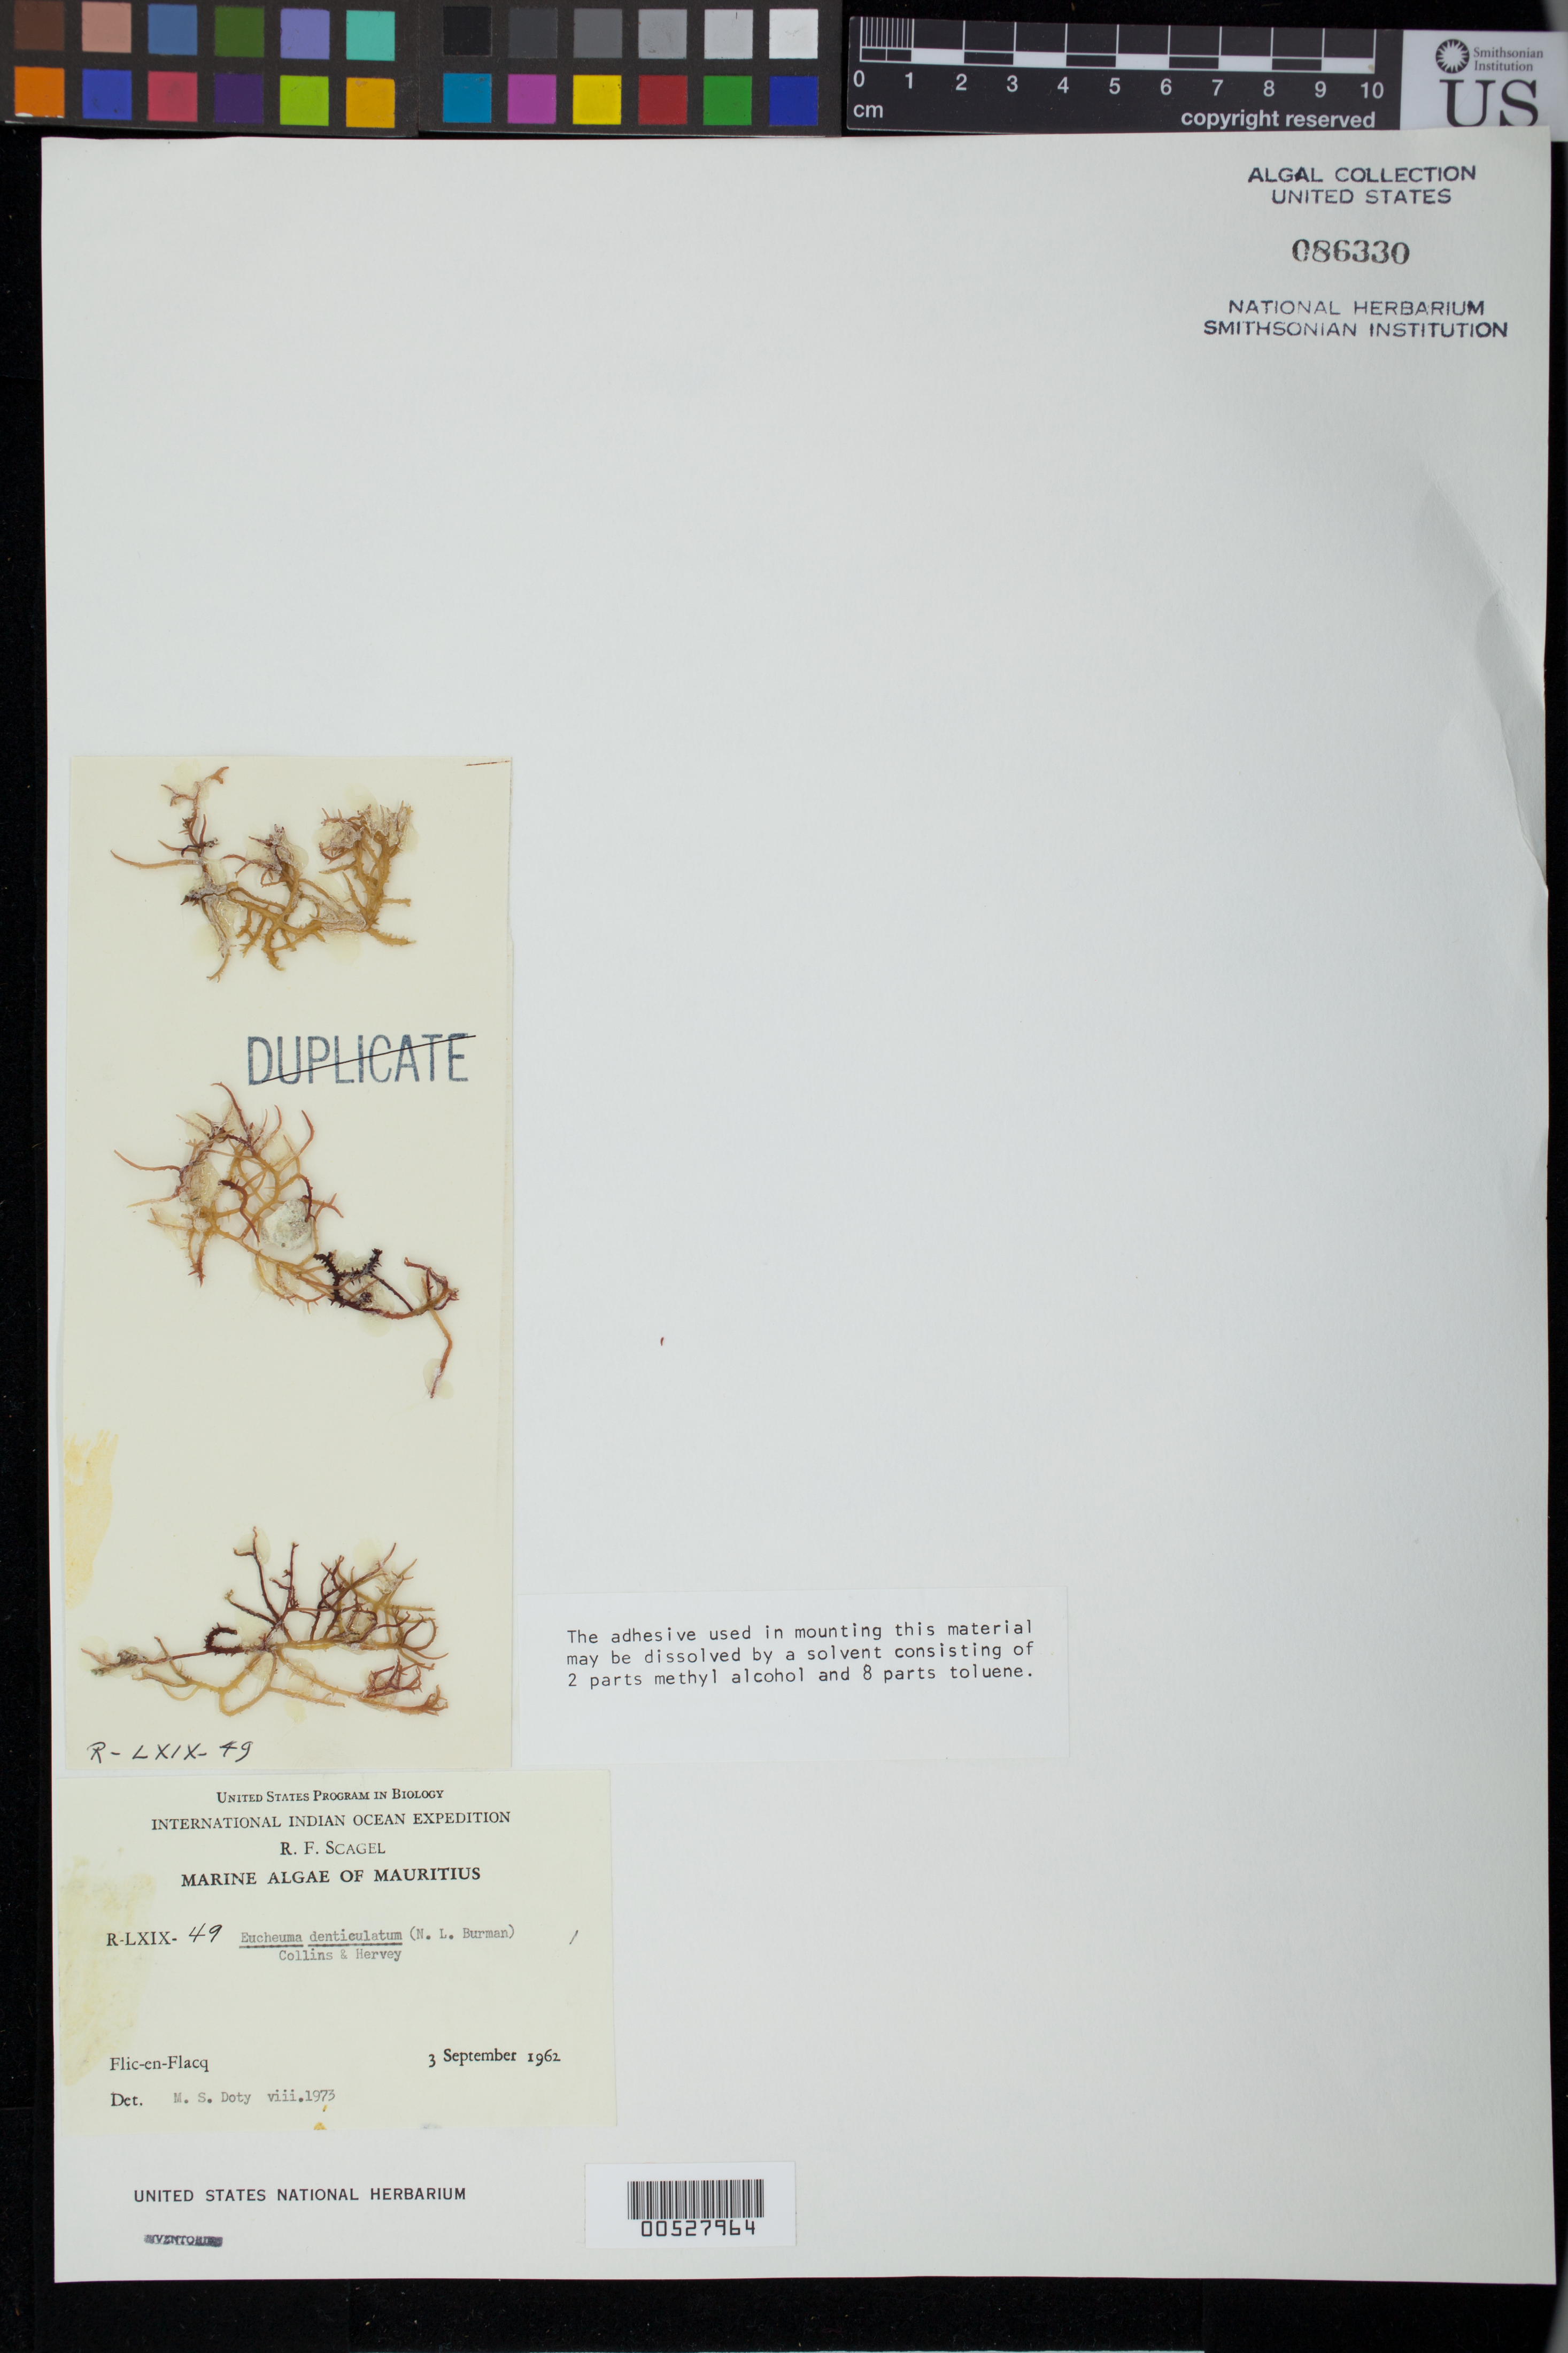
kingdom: Plantae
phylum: Rhodophyta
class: Florideophyceae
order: Gigartinales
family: Solieriaceae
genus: Eucheuma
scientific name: Eucheuma denticulatum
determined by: Doty, M. S.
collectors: R. F. Scagel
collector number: R-LXIX-49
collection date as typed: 03 Sep 1962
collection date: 1962-09-03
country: Mauritius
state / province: Black River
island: Mauritius Island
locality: Flic-en-Flacq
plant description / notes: International Indian Ocean Expedition, 1962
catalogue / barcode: US 86330